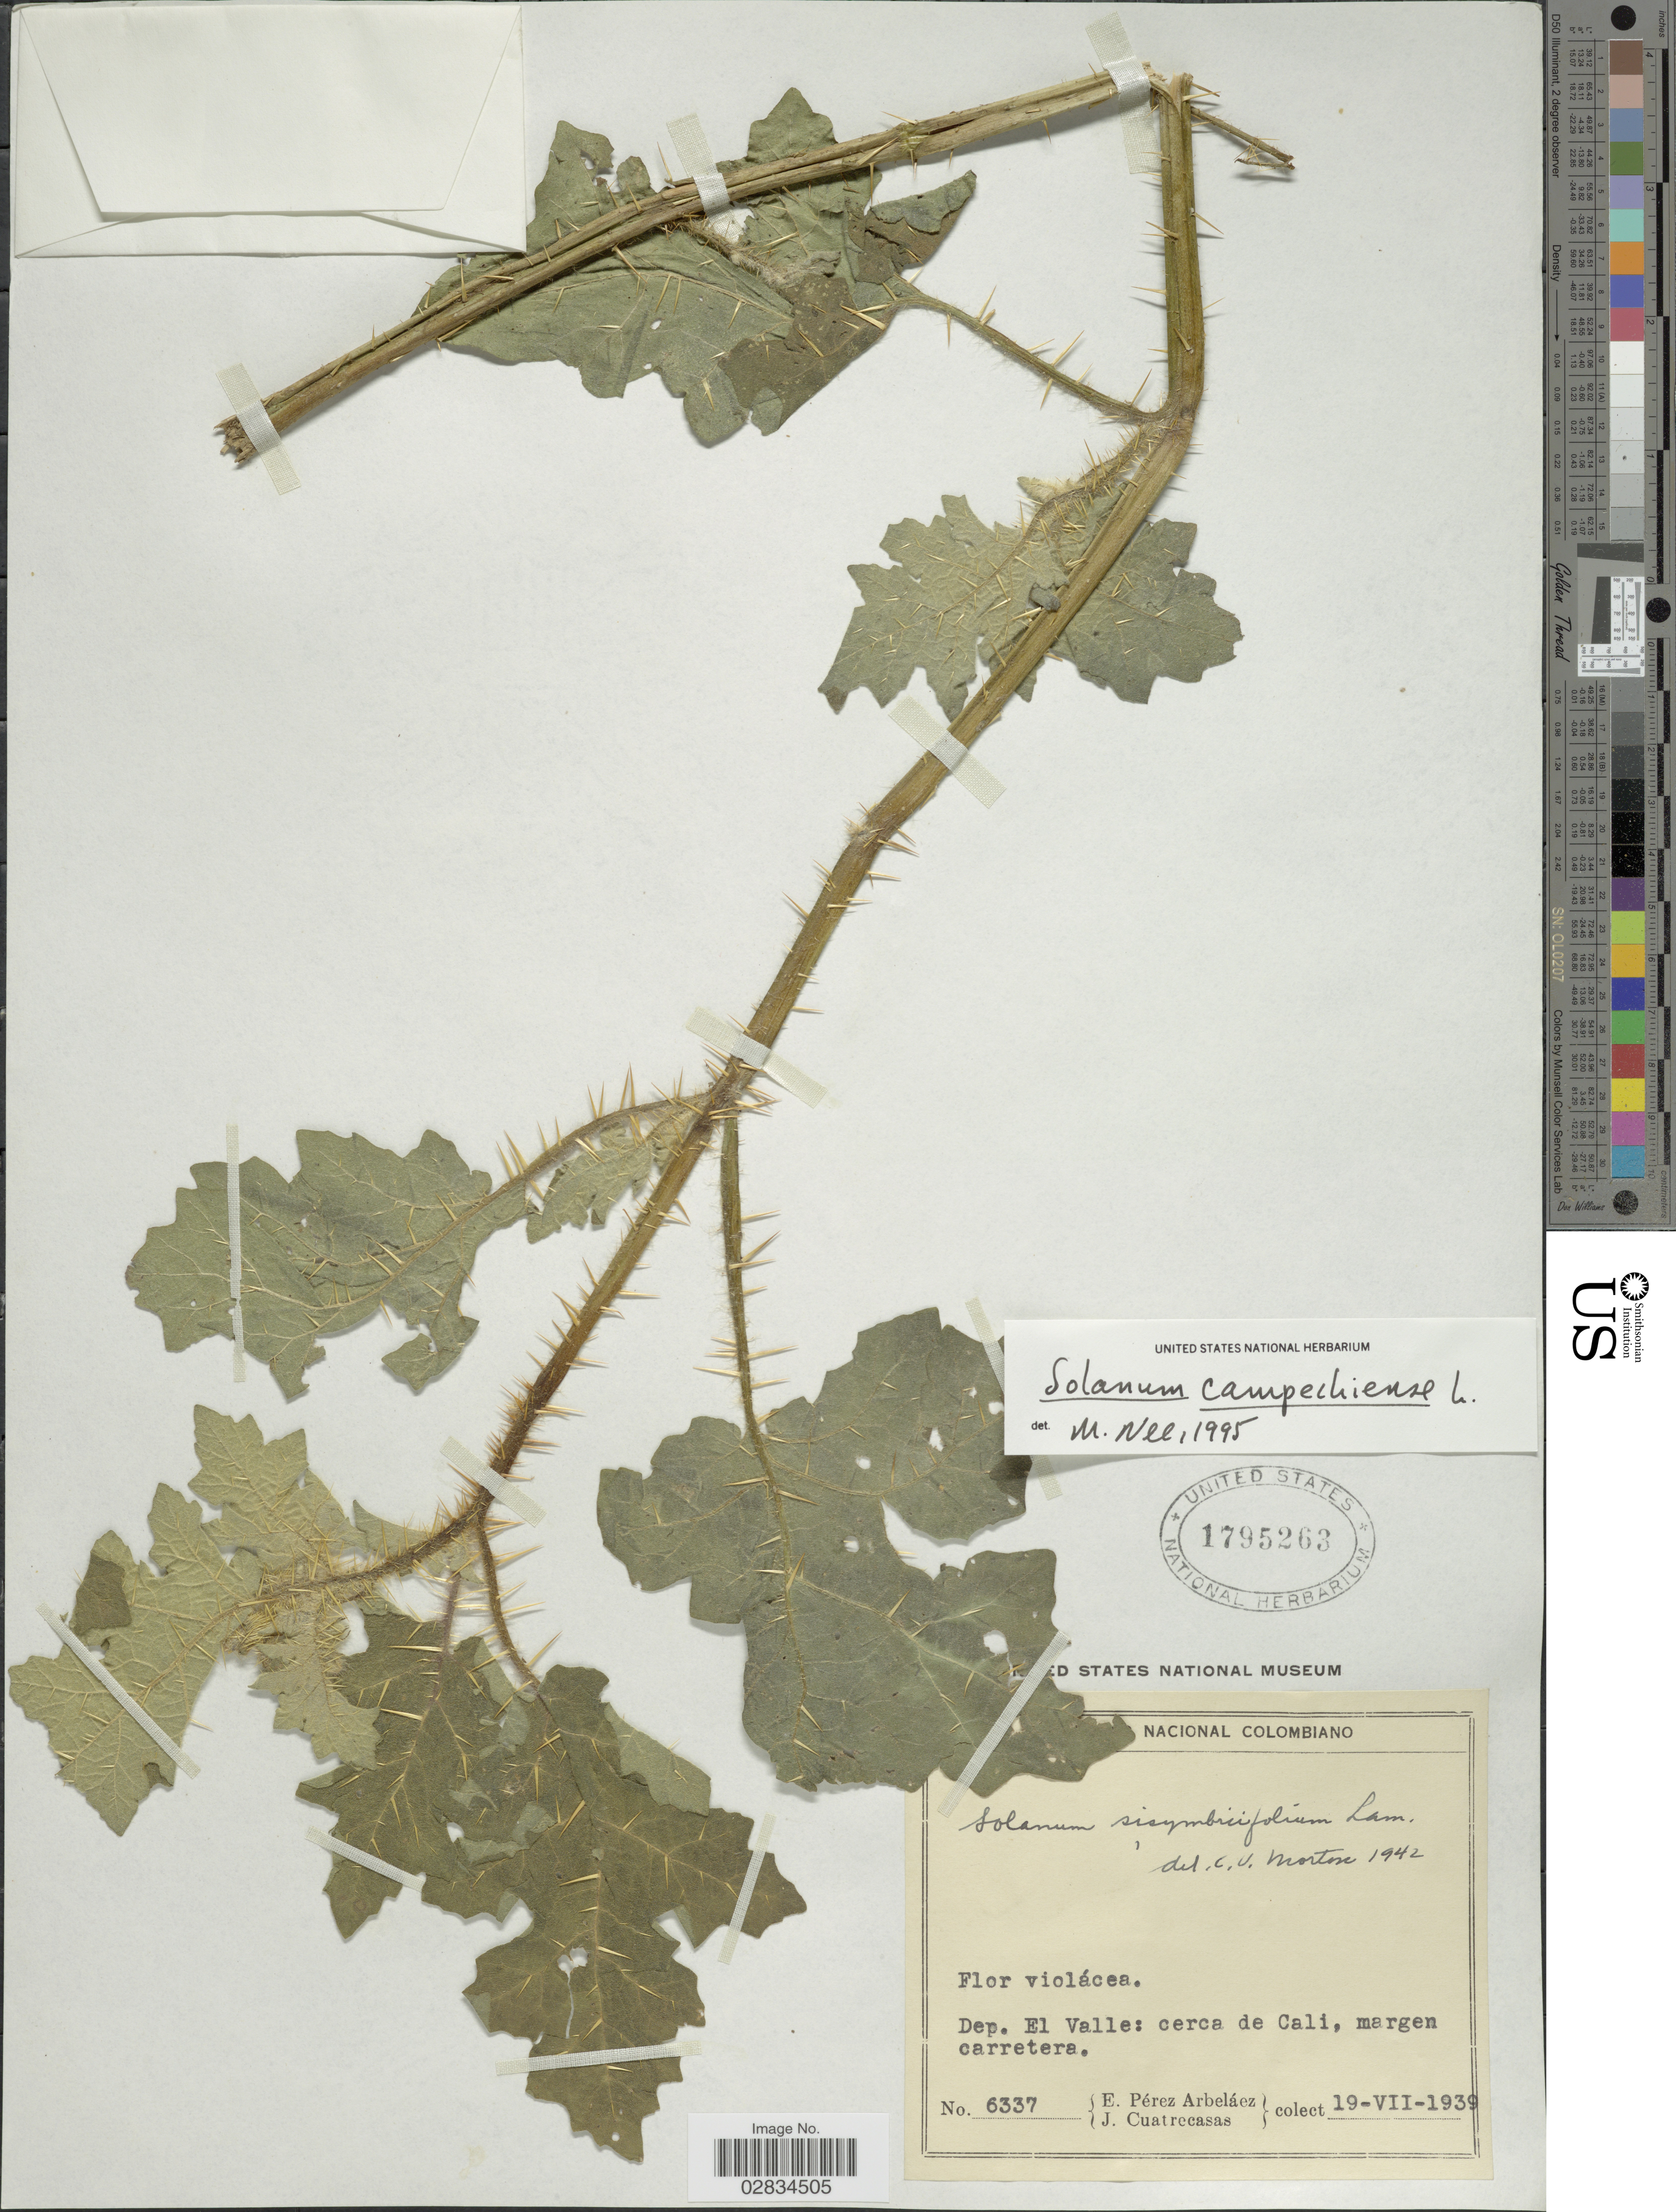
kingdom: Plantae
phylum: Tracheophyta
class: Magnoliopsida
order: Solanales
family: Solanaceae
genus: Solanum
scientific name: Solanum schlechtendalianum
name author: Walp.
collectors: E. Pérez Arbeláez & J. Cuatrecasas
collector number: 6337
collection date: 1939-07-19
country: Colombia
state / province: Valle del Cauca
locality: Dep. El Valle: cerca de Cali, margen carretera.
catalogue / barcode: US 1795263